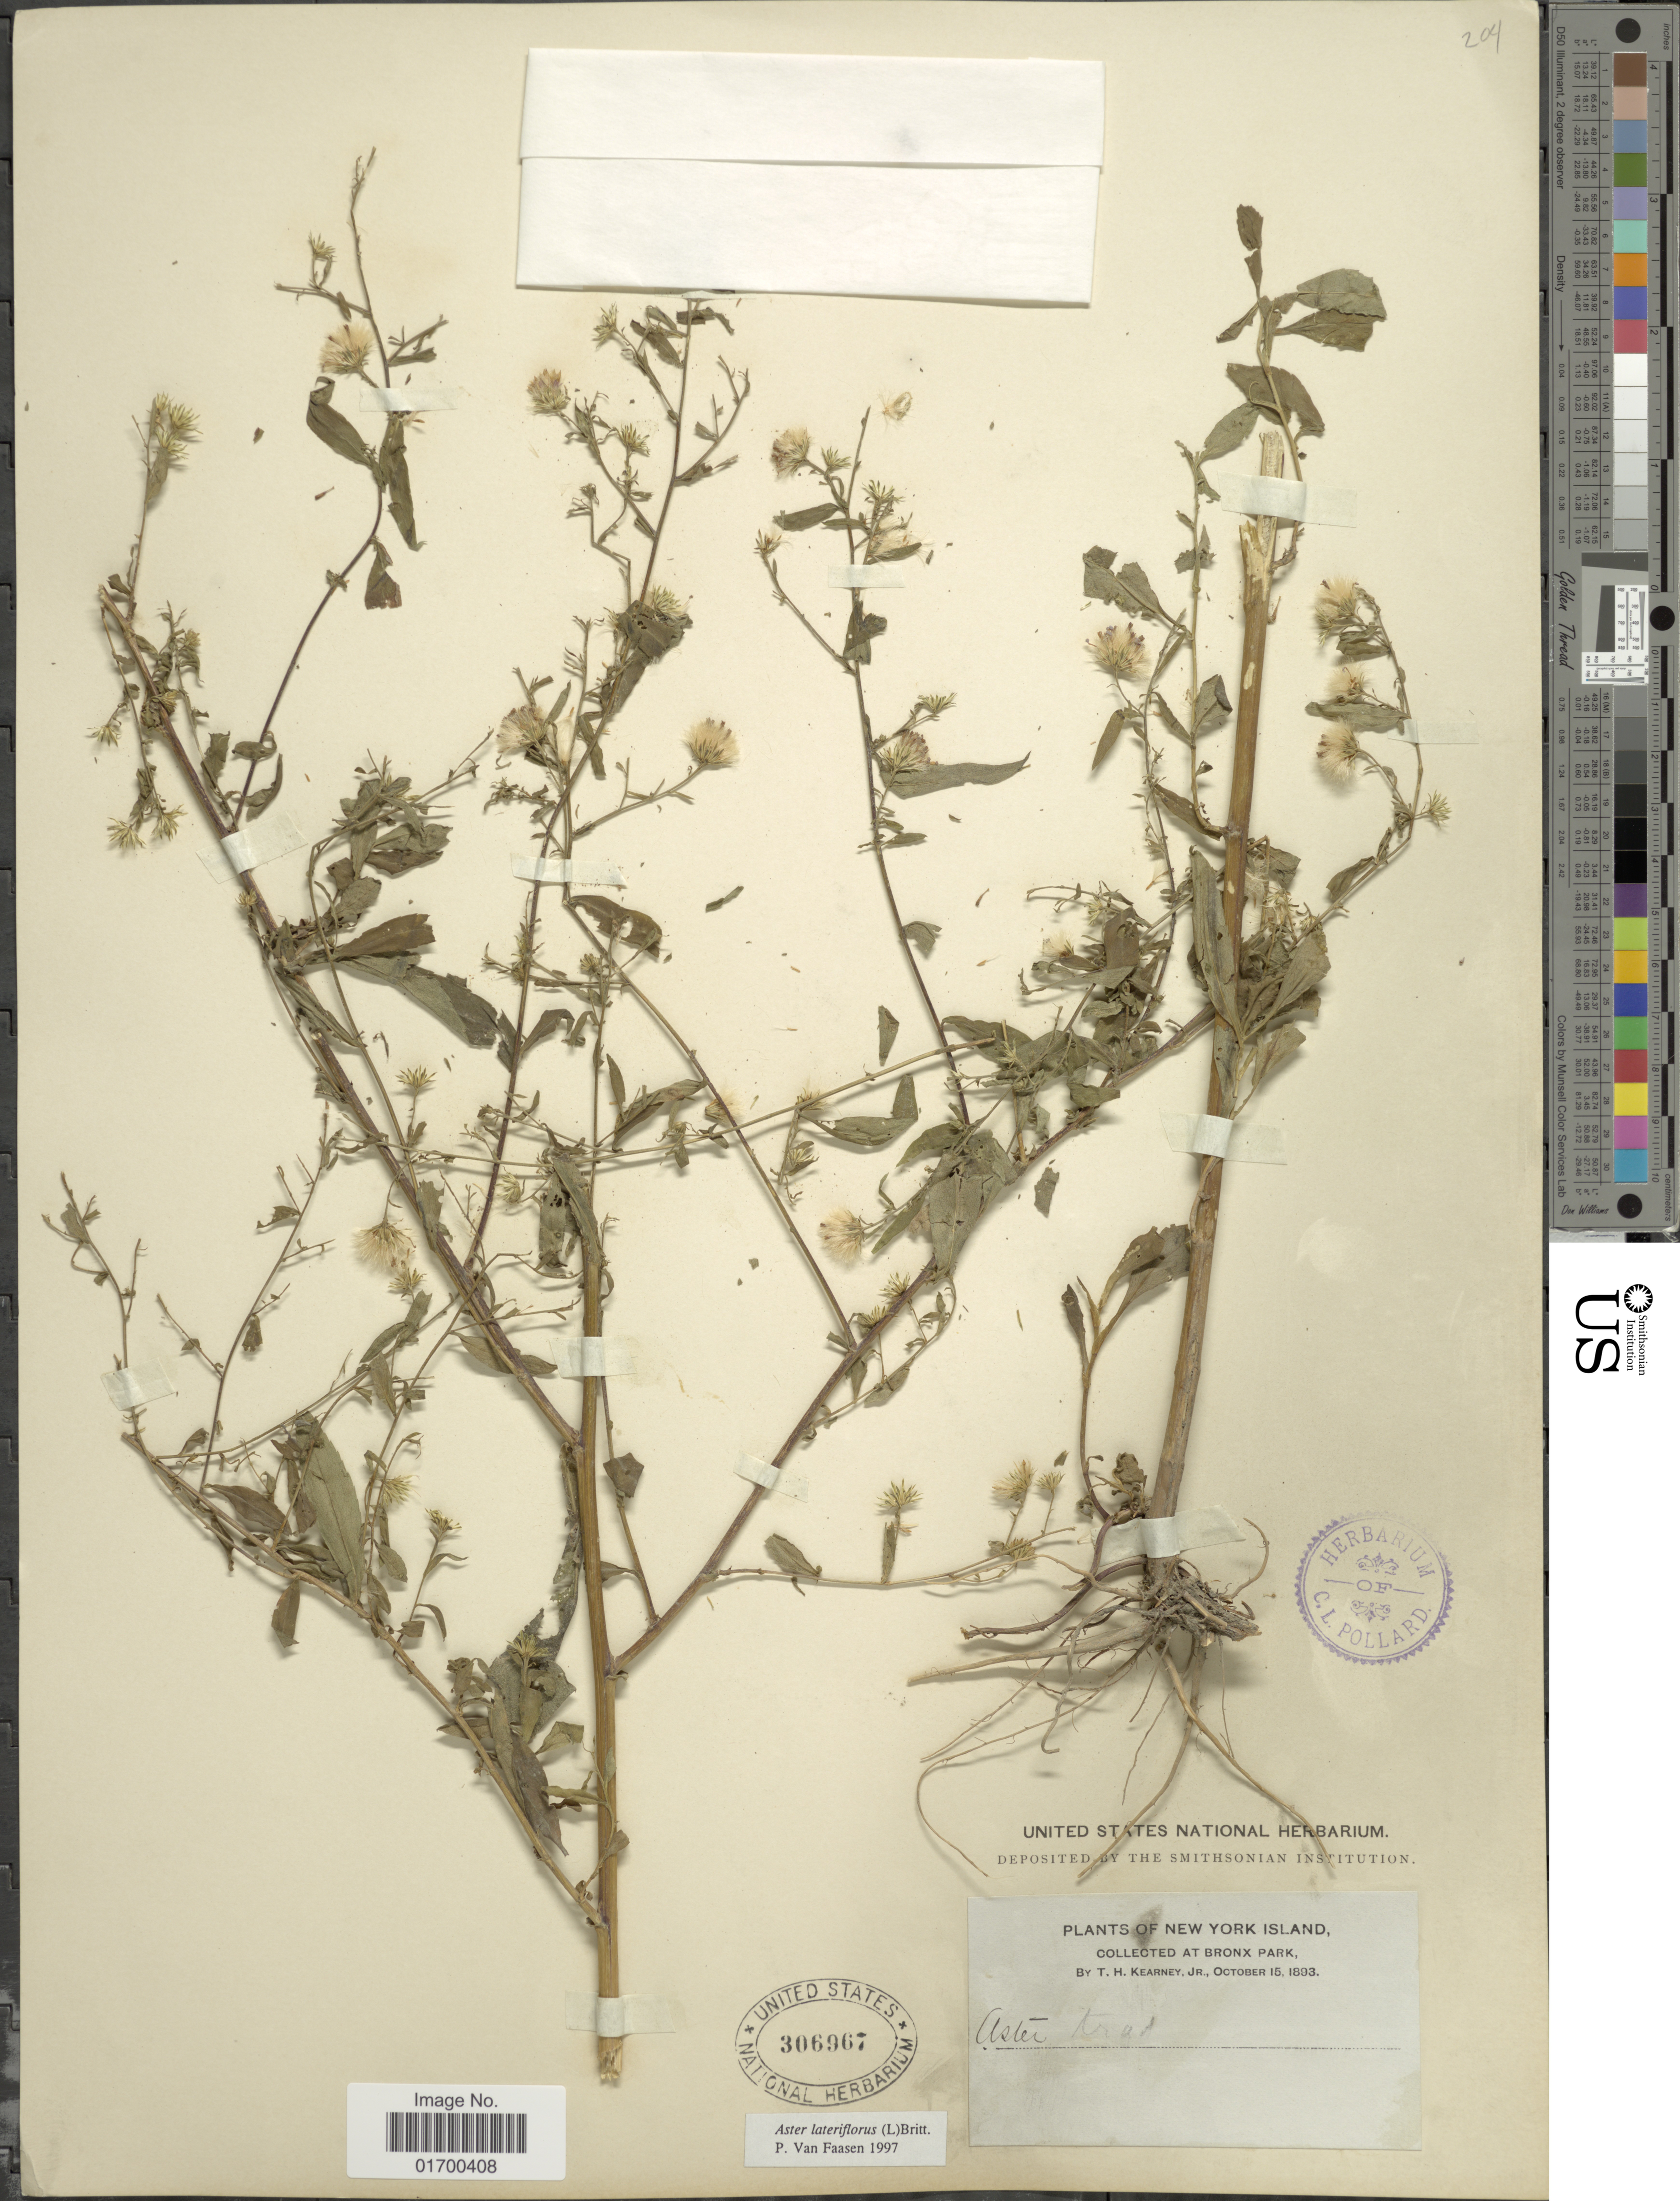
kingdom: Plantae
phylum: Tracheophyta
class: Magnoliopsida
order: Asterales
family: Asteraceae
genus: Symphyotrichum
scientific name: Symphyotrichum lateriflorum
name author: (L.) Á. Löve & D. Löve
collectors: T. H. Kearney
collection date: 1893-10-15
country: United States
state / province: New York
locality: New York Island, Bronx Park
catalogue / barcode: US 306967